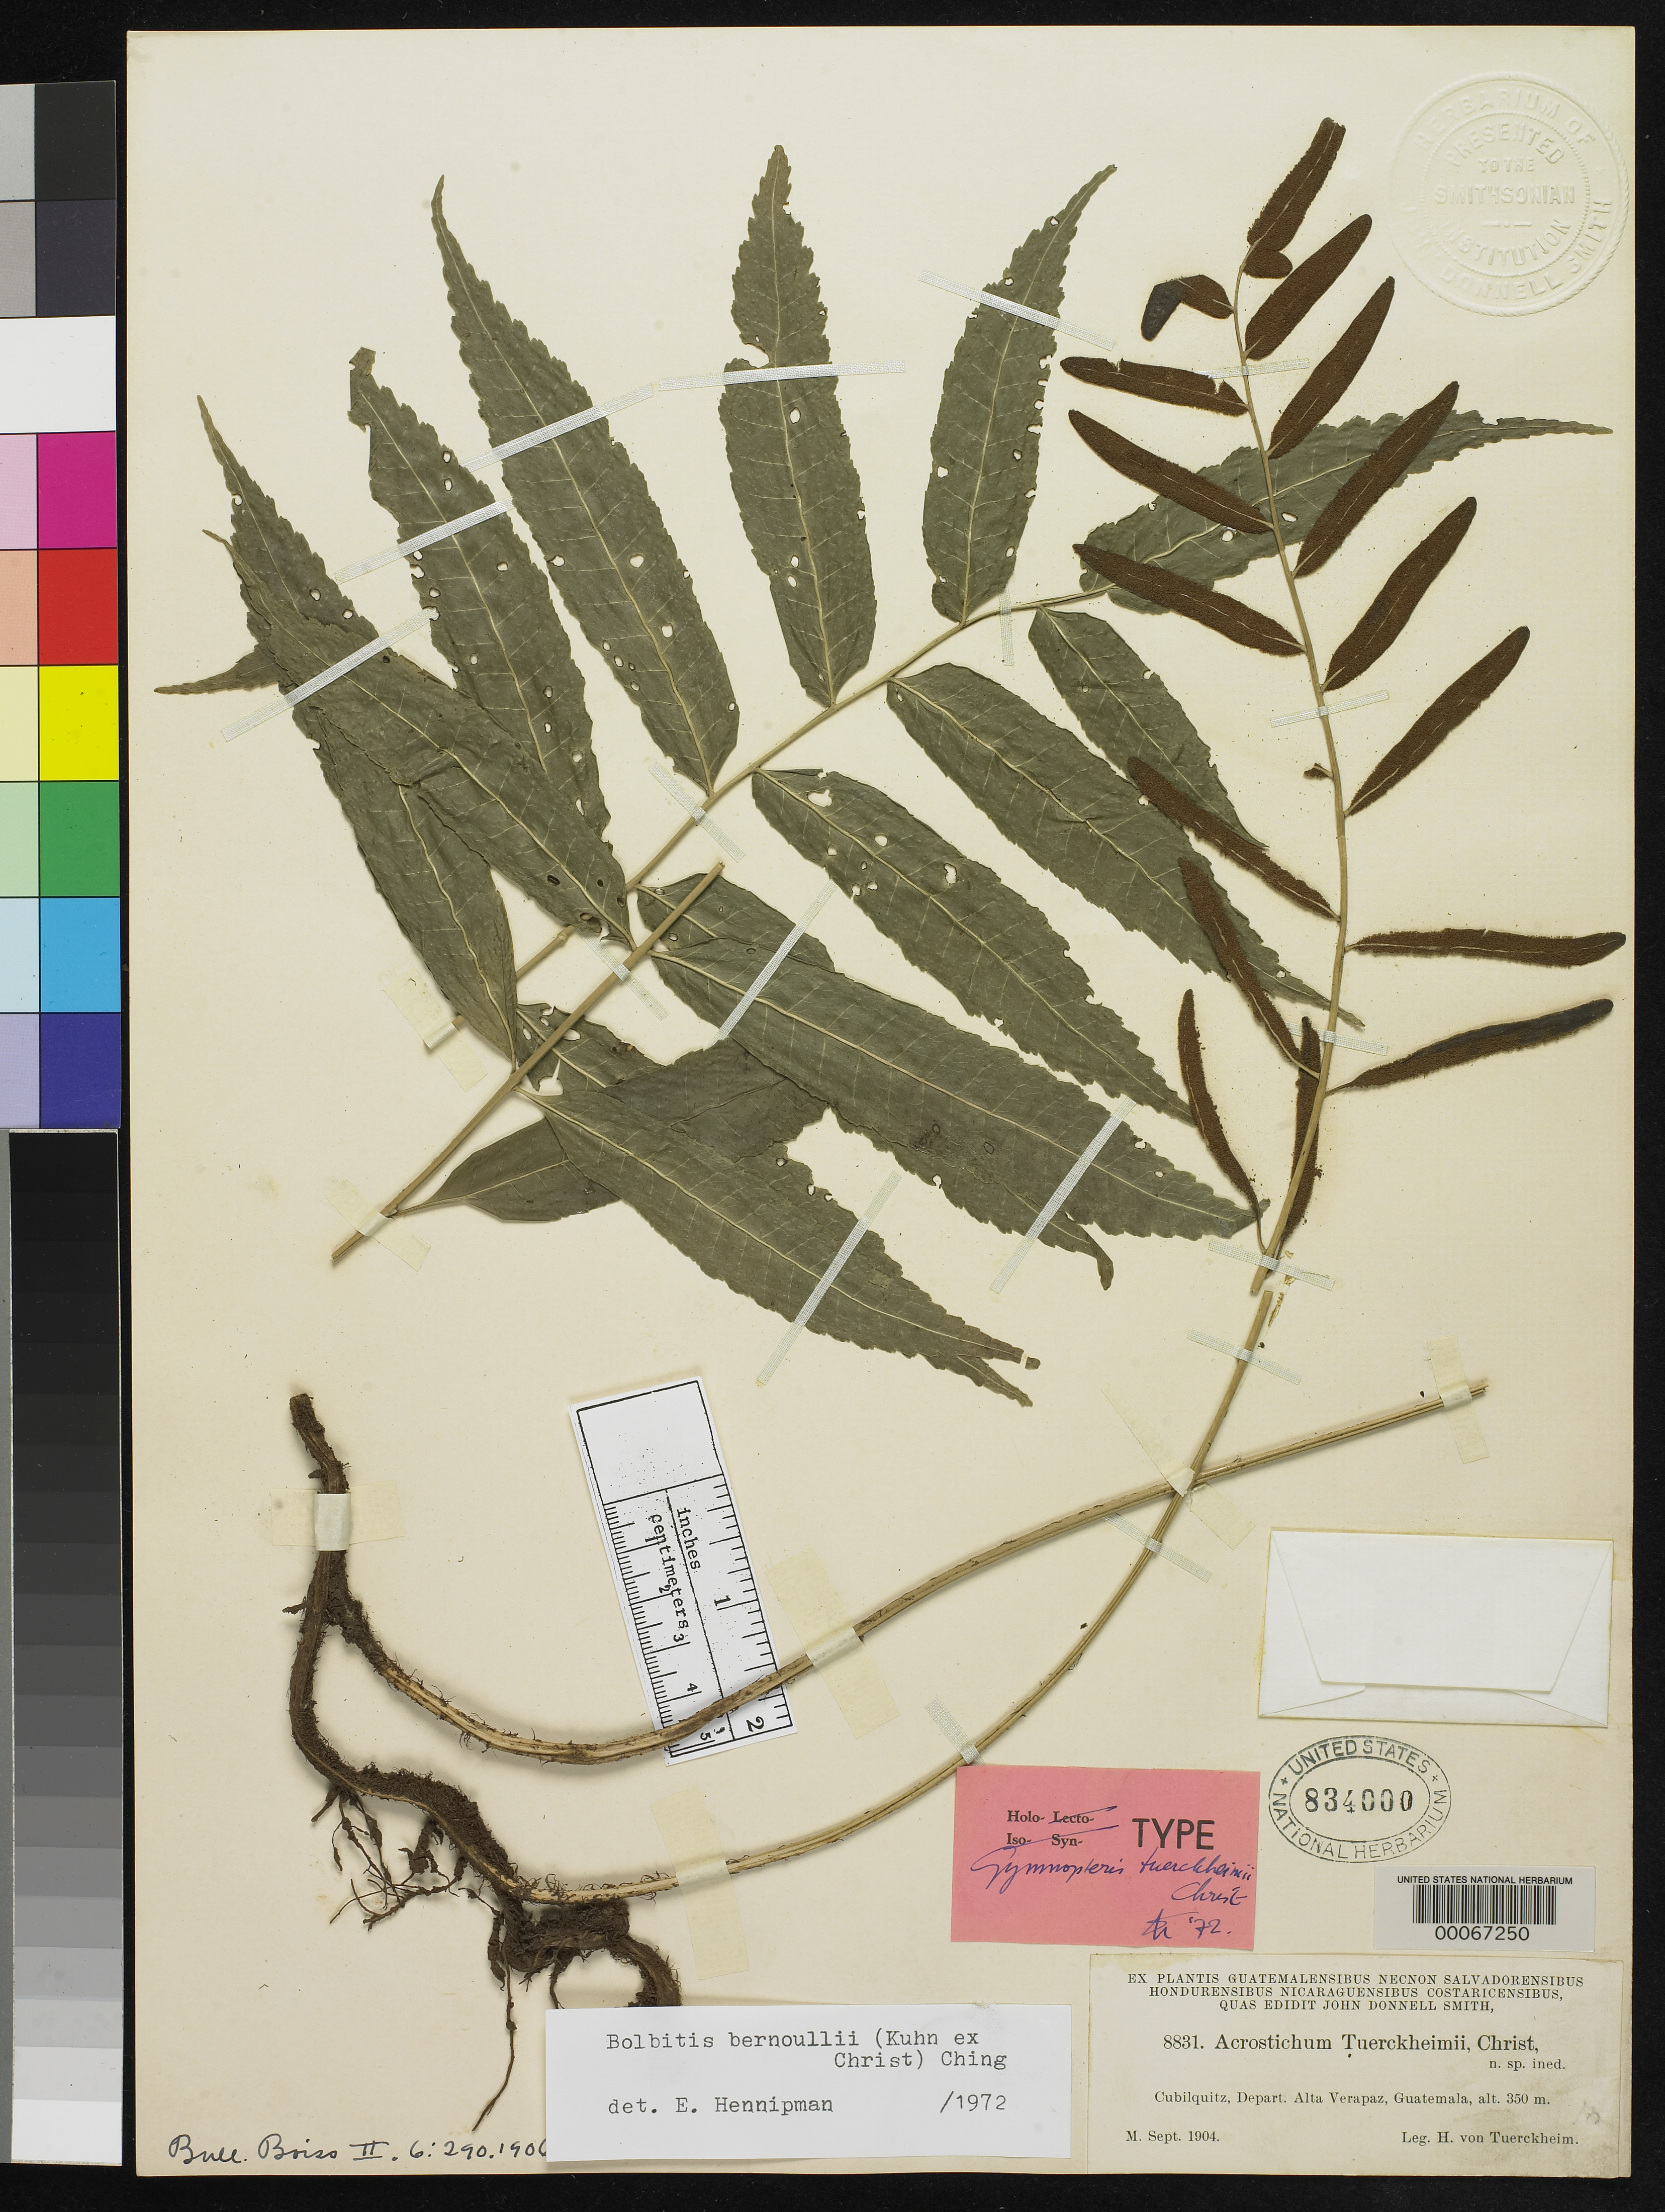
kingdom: Plantae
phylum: Tracheophyta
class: Polypodiopsida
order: Polypodiales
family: Pteridaceae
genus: Acrostichum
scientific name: Acrostichum tuerckheimii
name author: Christ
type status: Type Collection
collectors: H. von Türckheim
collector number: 8831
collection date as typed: Sep 1904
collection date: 1904-09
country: Guatemala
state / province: Alta Verapaz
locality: Cubilquitz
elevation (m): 350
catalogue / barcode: US 834000